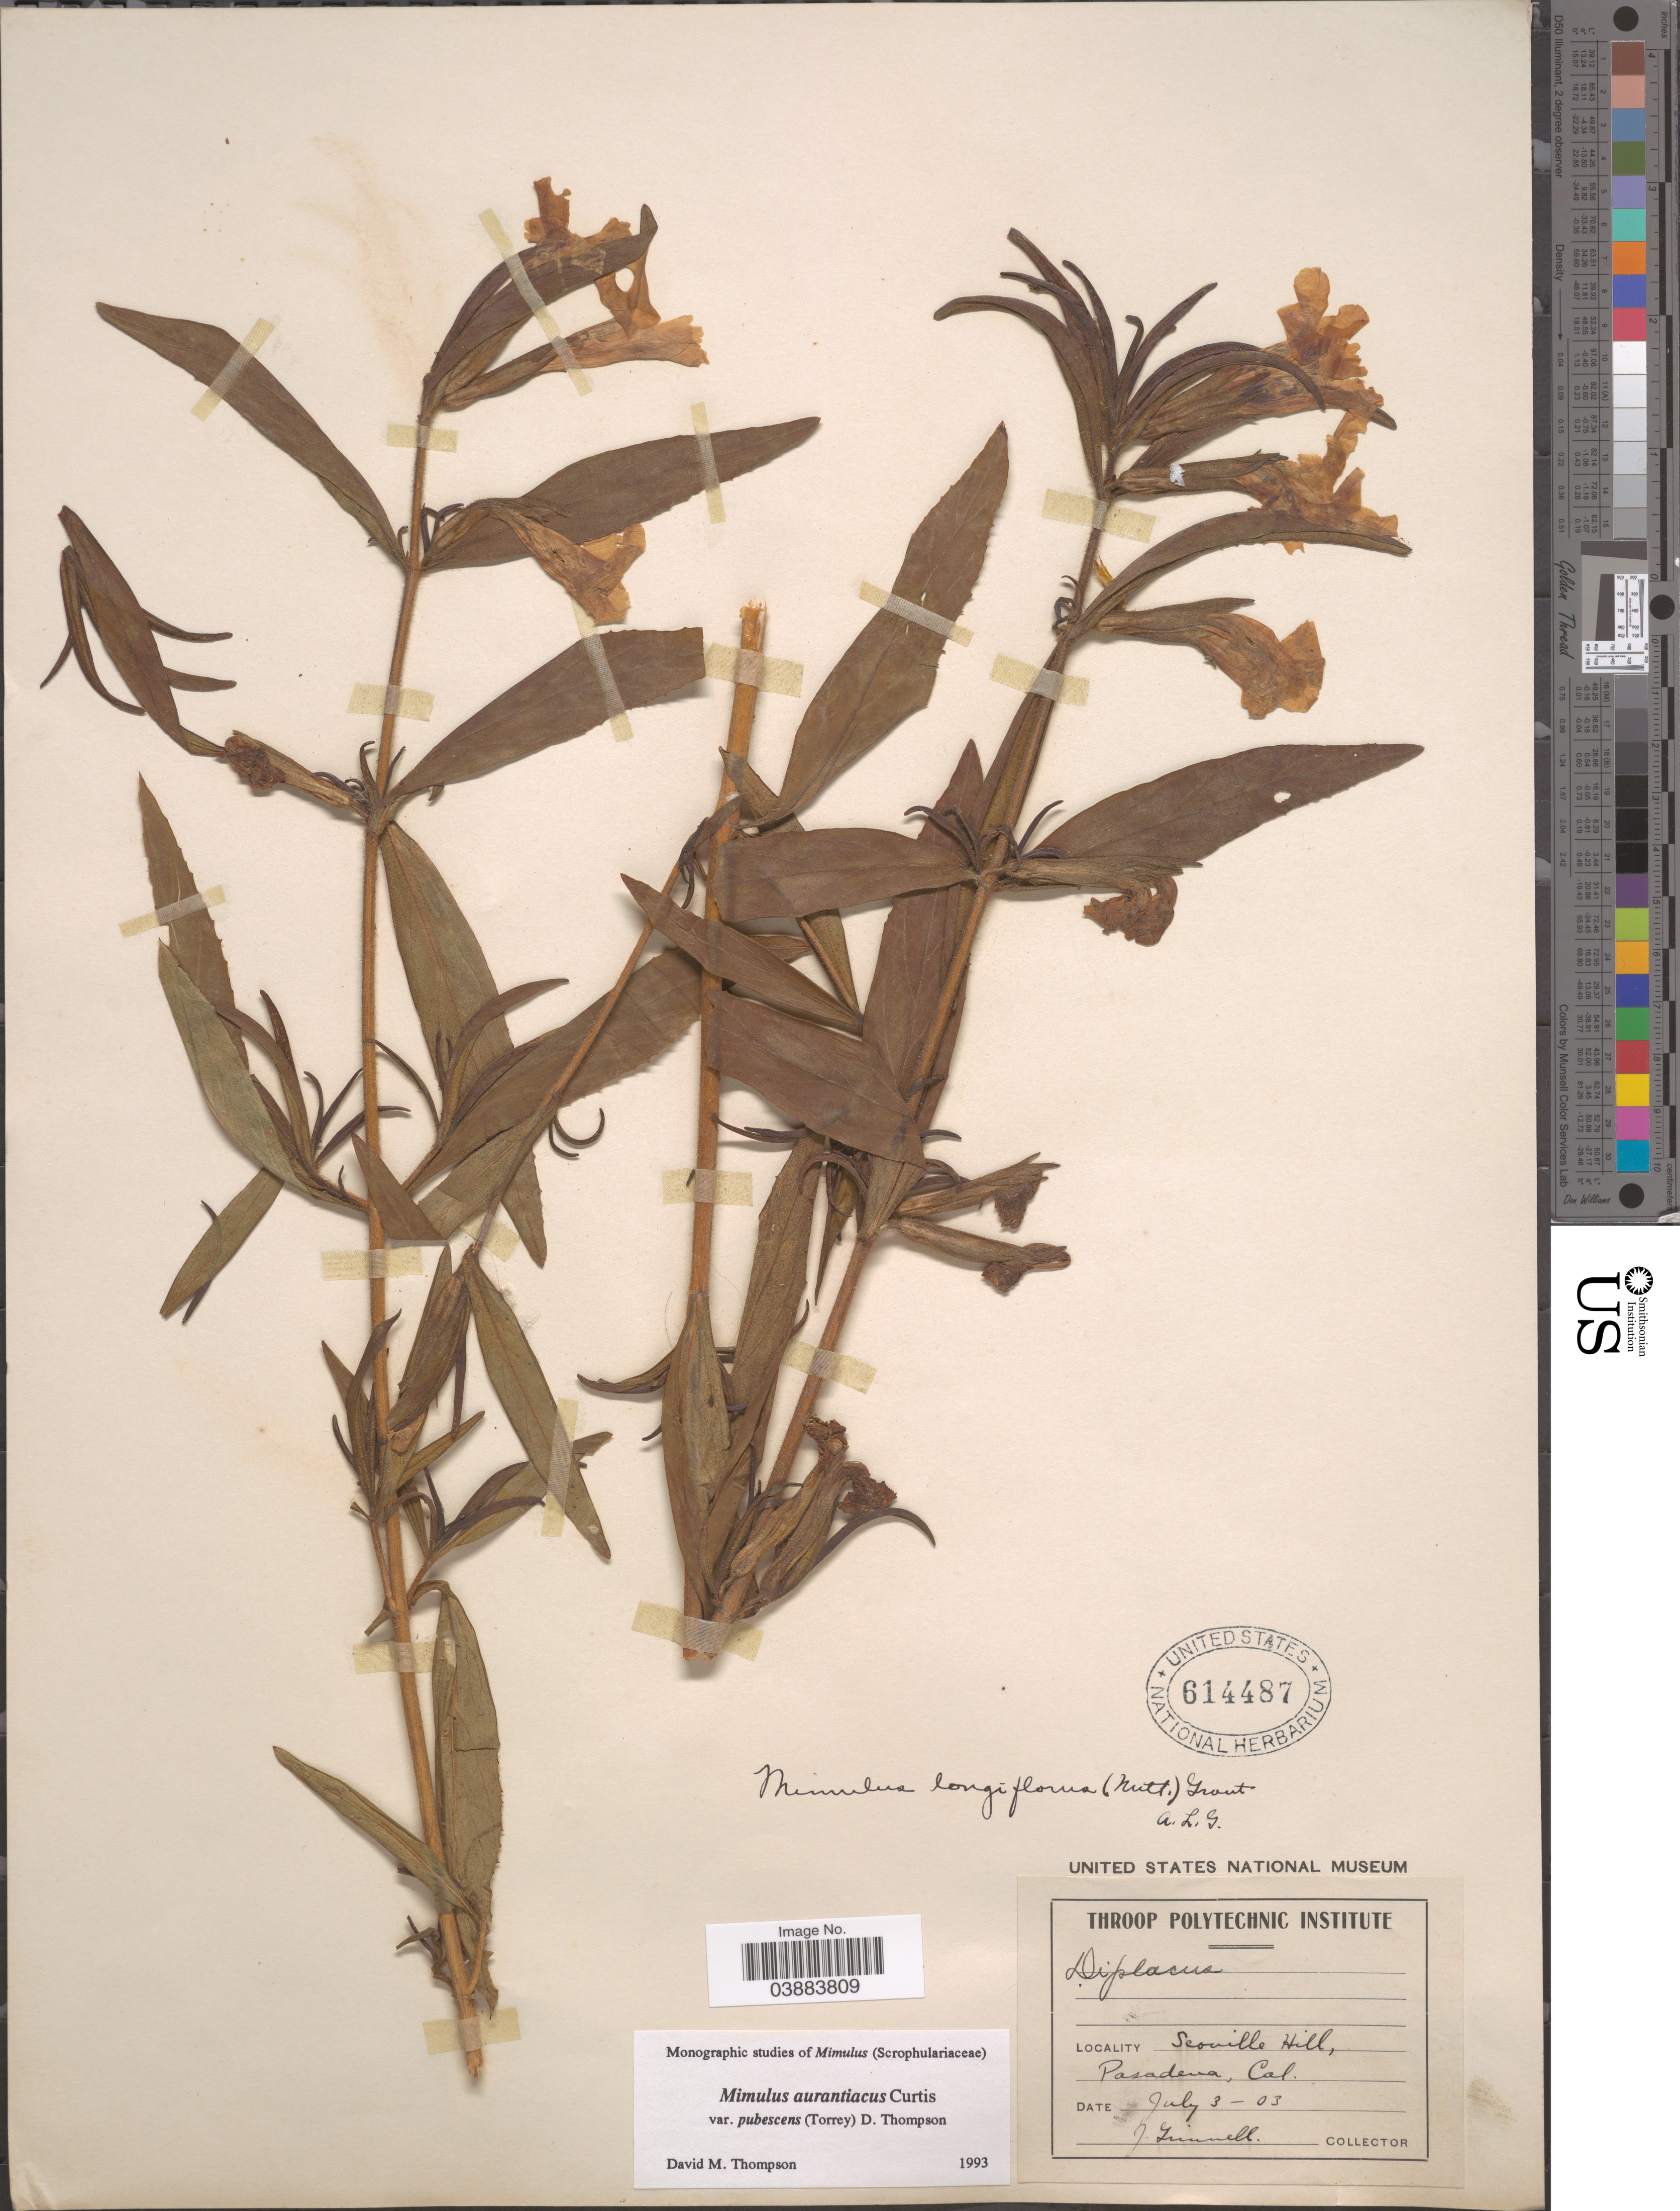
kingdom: Plantae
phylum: Tracheophyta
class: Magnoliopsida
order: Lamiales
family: Phrymaceae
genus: Diplacus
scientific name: Diplacus aurantiacus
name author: (Curtis) Jeps.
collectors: J. Grinnell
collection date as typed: Transcribed d/m/y: 3/7/3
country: United States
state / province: California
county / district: Los Angeles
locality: Scoville Hill, Pasadena.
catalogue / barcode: US 614487